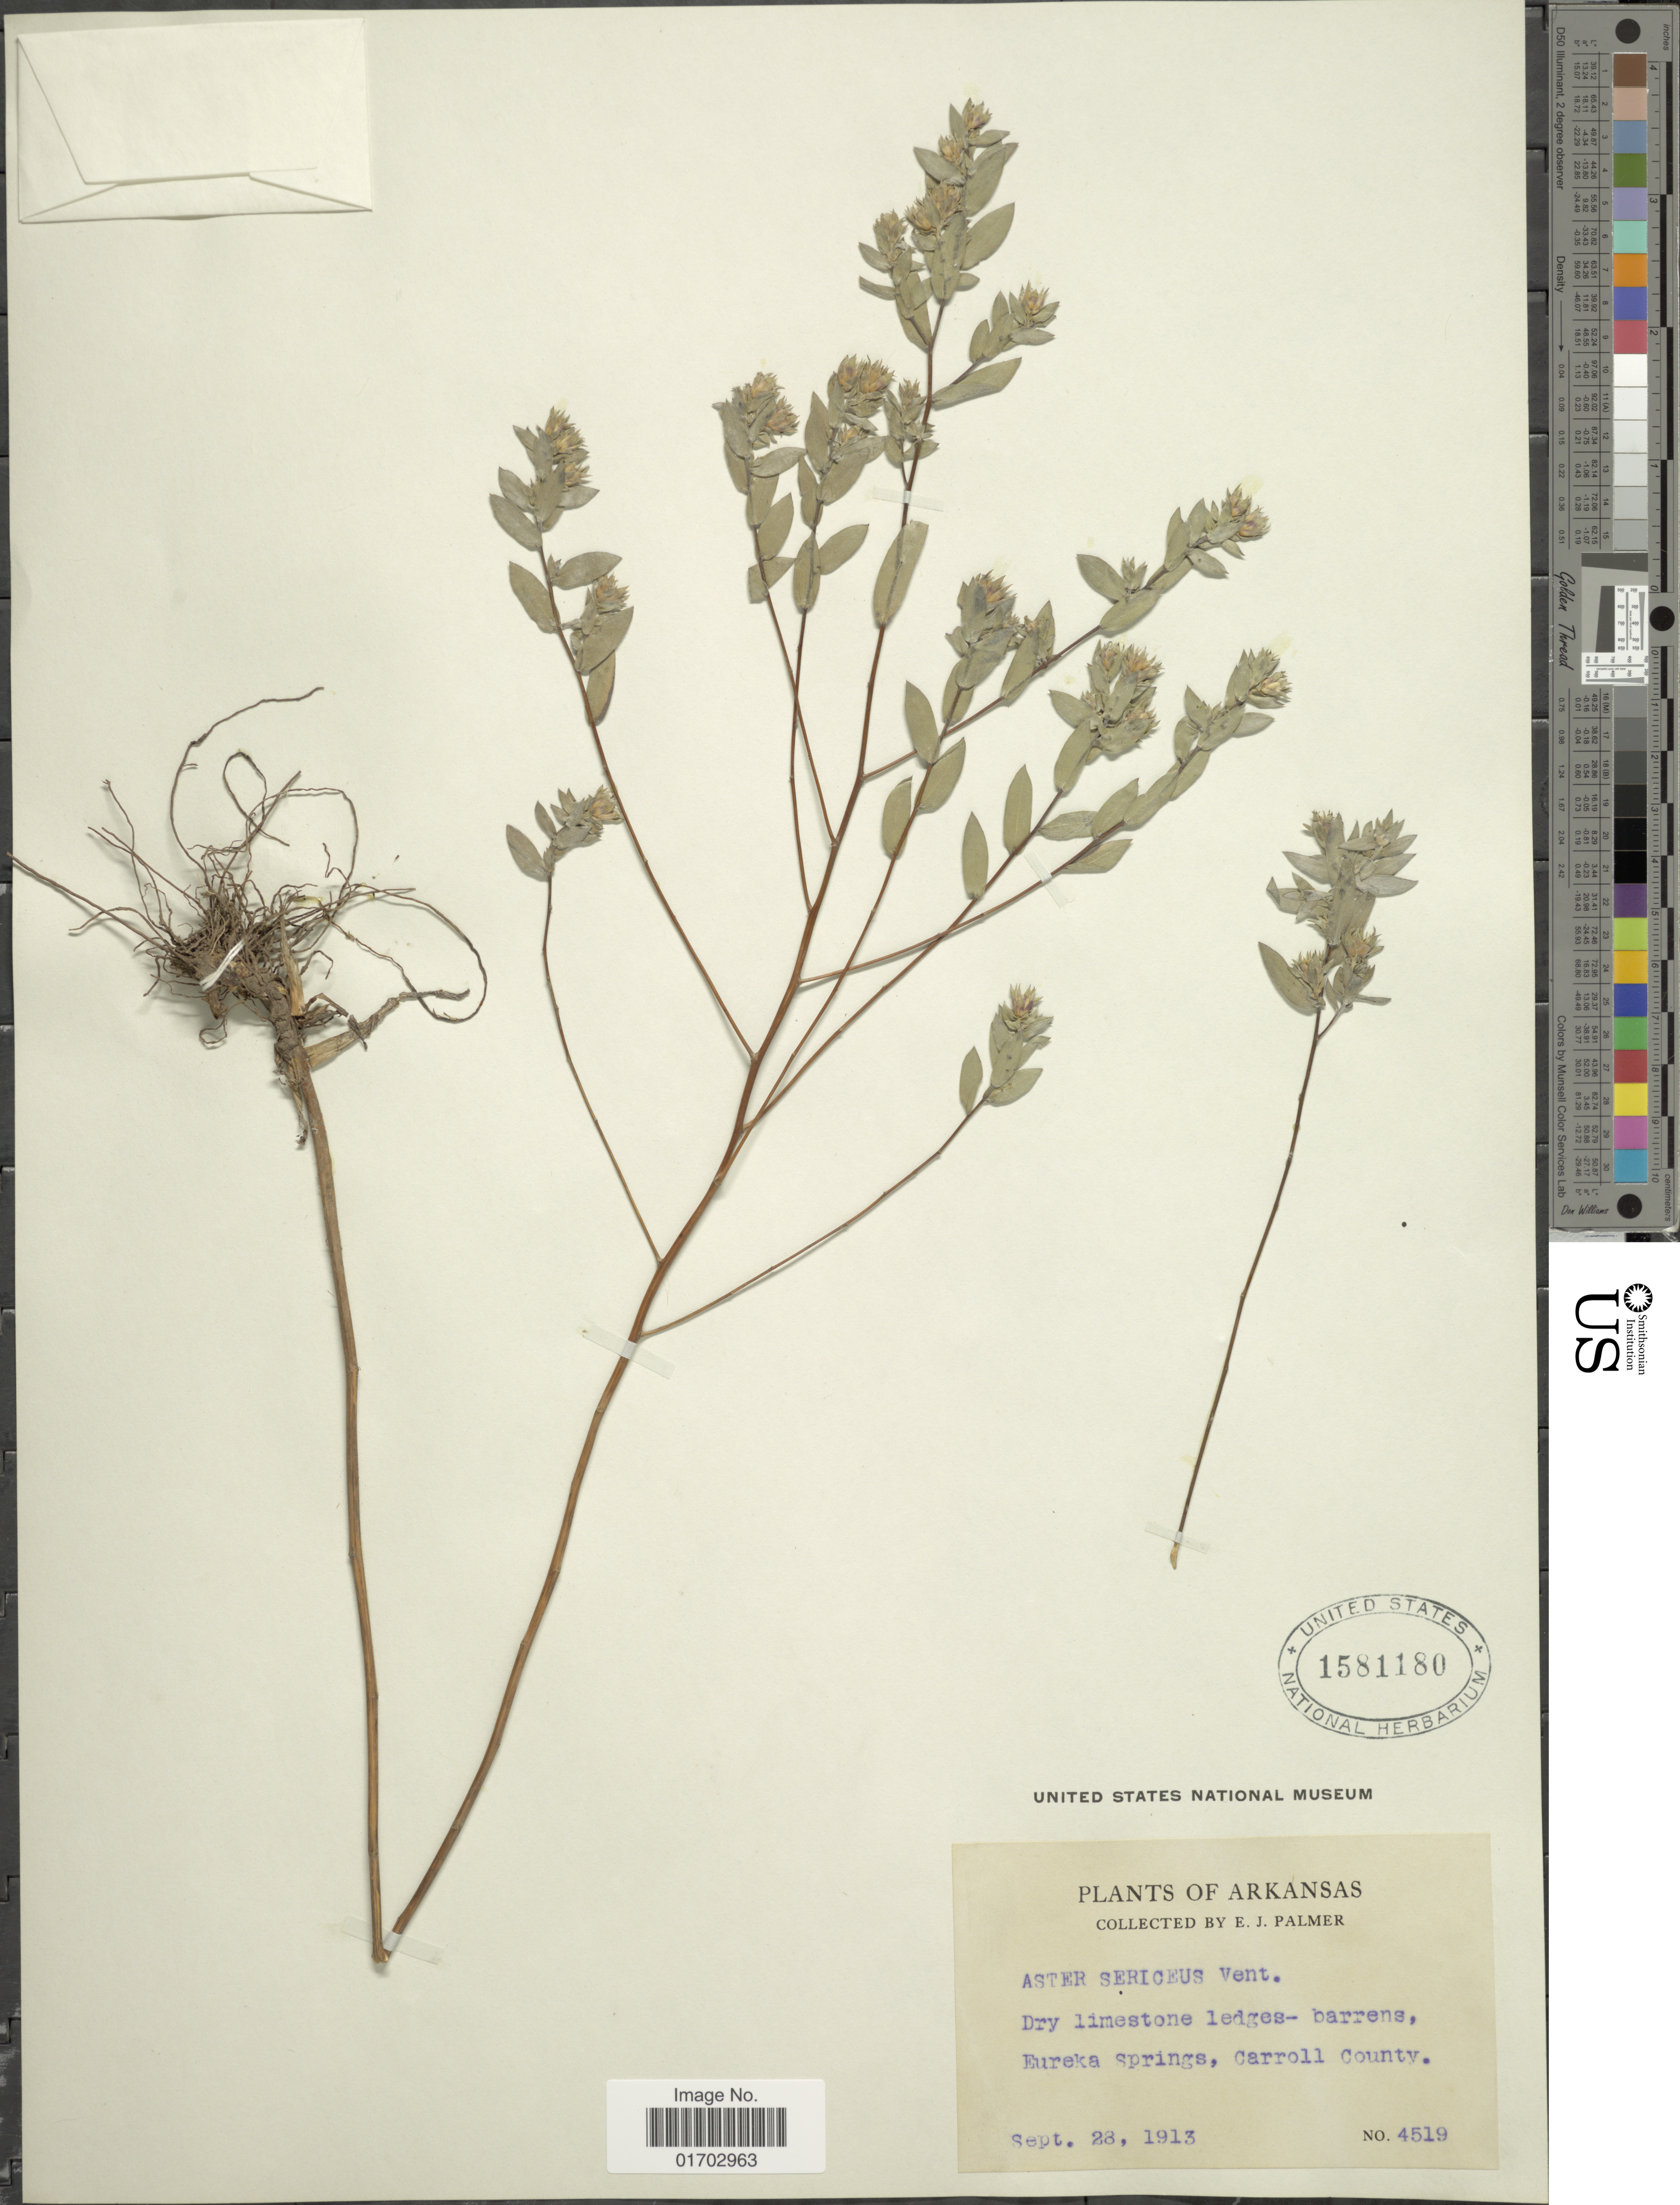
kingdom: Plantae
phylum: Tracheophyta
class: Magnoliopsida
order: Asterales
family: Asteraceae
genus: Symphyotrichum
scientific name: Symphyotrichum sericeum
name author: (Vent.) G.L. Nesom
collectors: E. J. Palmer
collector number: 4519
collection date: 1913-09-28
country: United States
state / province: Arkansas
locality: Eureka Springs, Carroll County.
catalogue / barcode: US 1581180